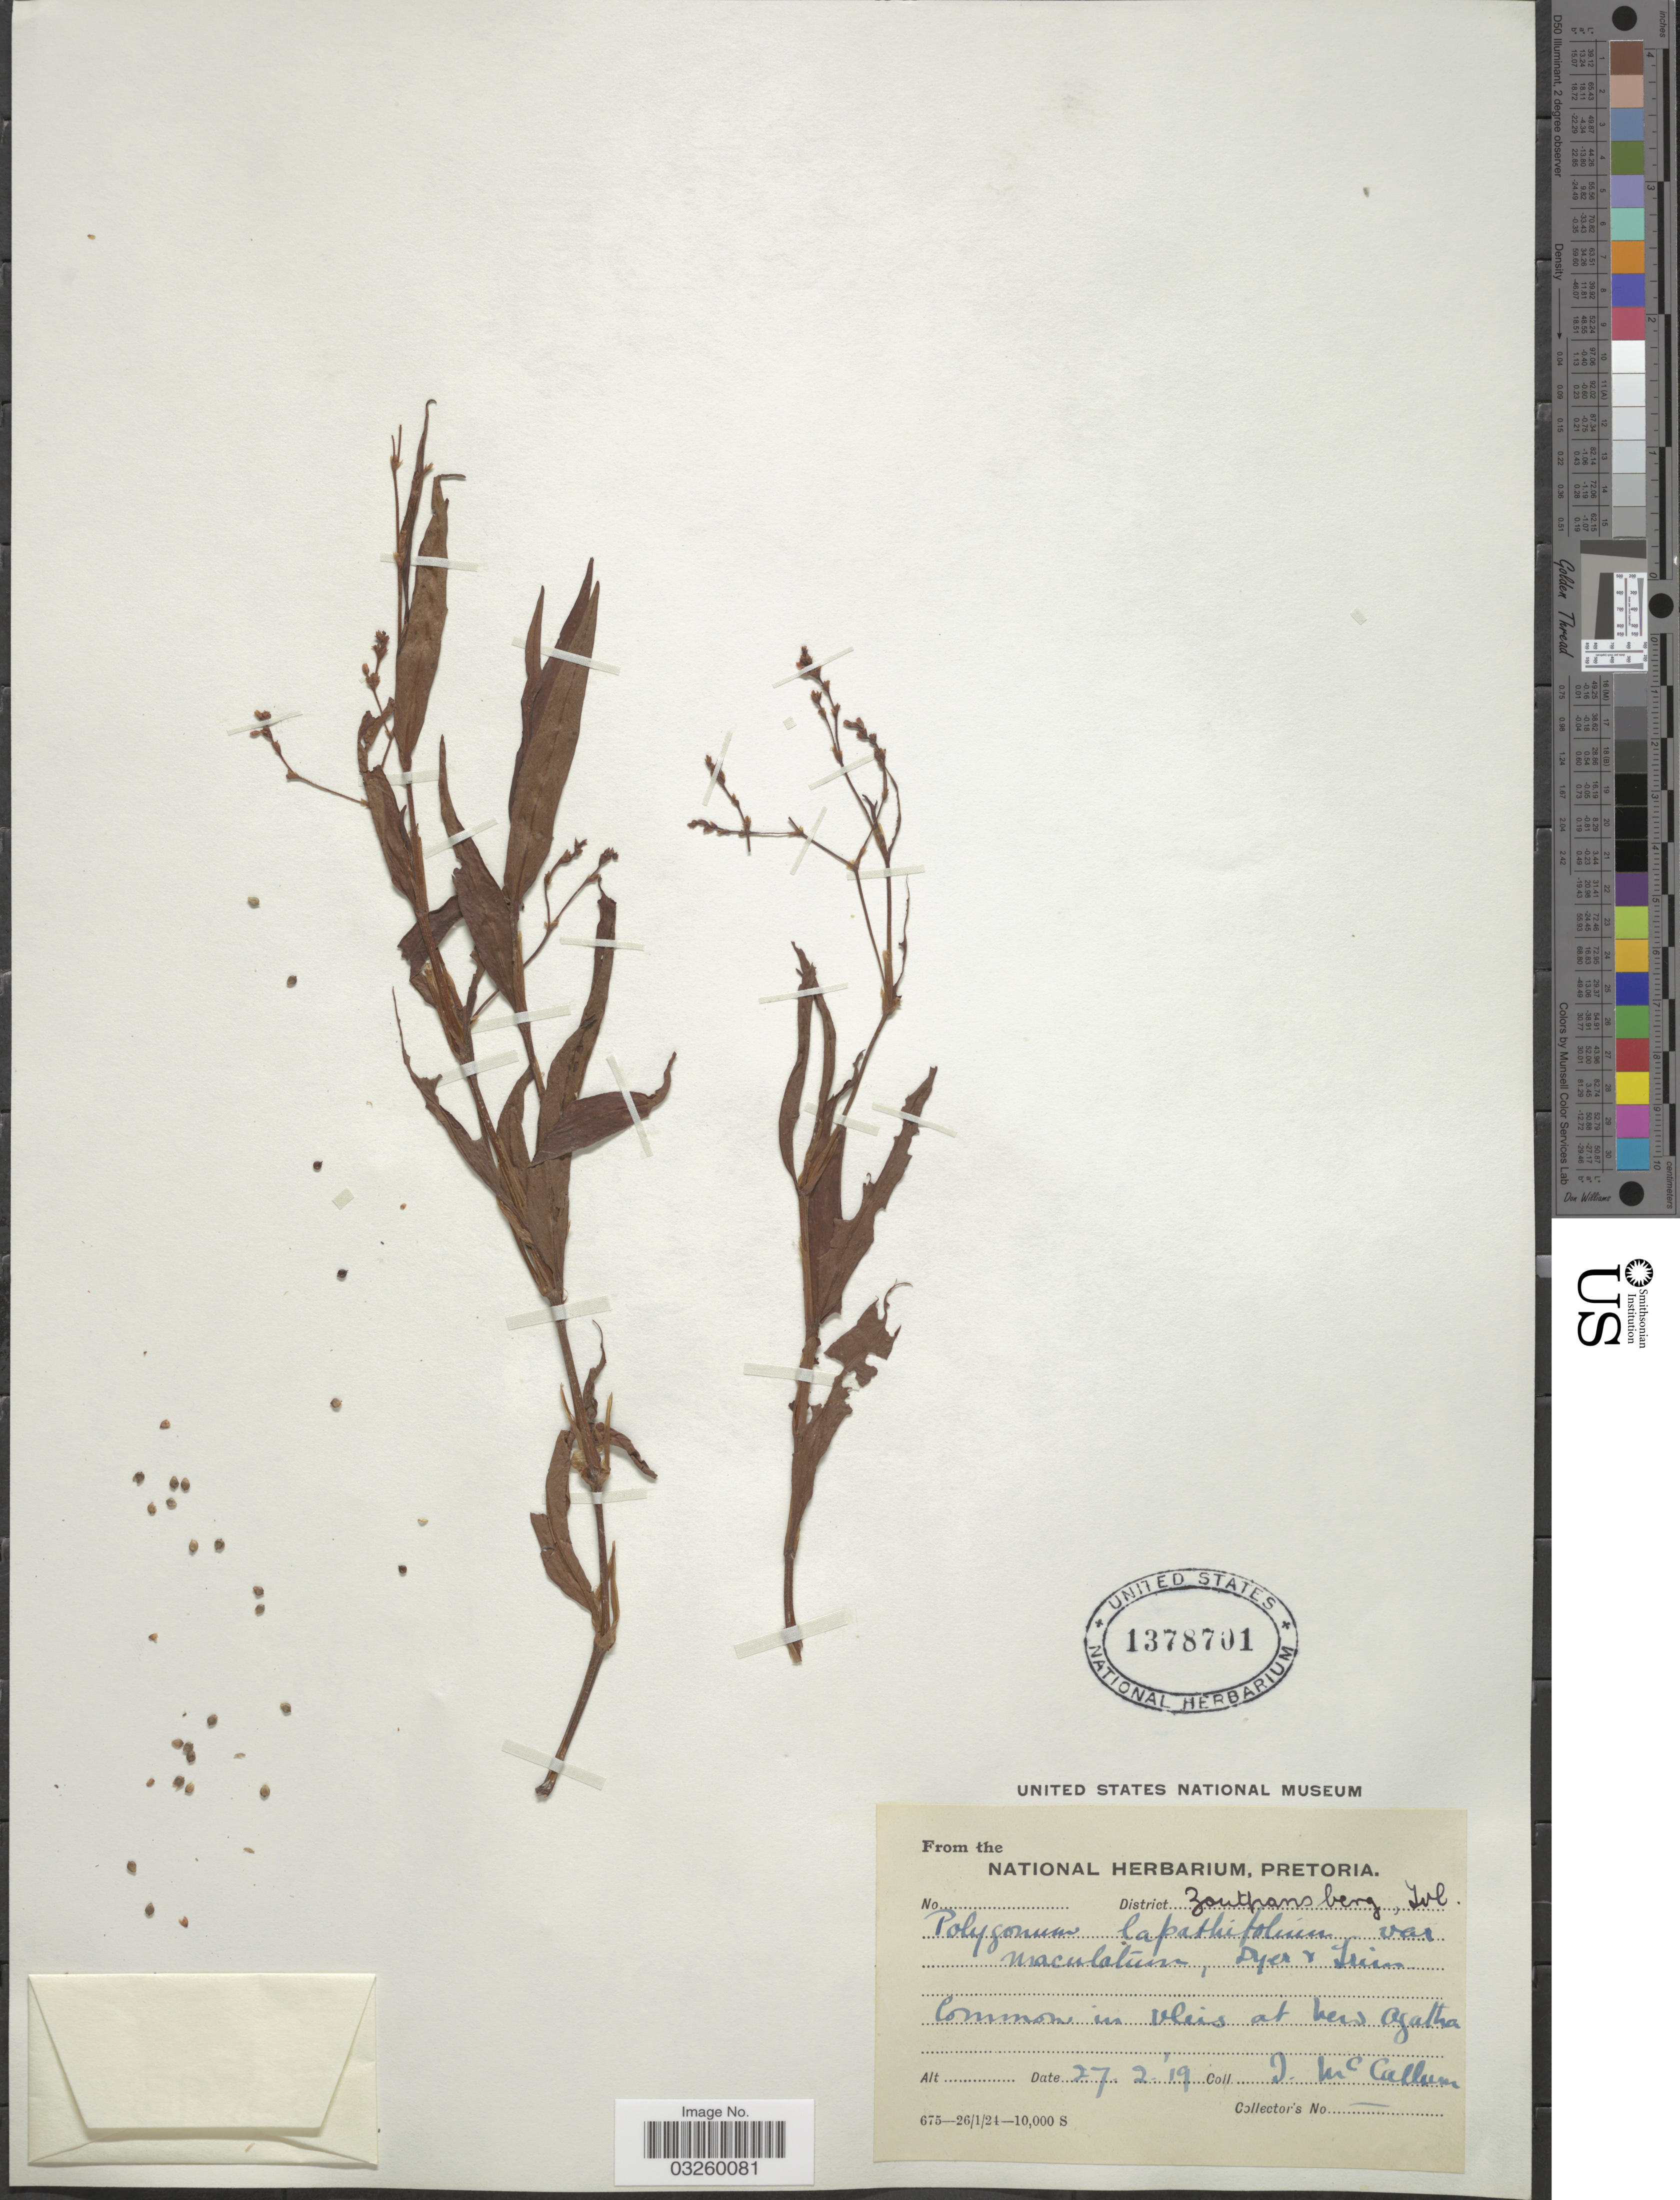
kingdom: Plantae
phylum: Tracheophyta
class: Magnoliopsida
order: Caryophyllales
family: Polygonaceae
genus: Polygonum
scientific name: Polygonum lapathifolium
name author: L.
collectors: J. McCallum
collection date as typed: Transcribed d/m/y: 27/7/19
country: South Africa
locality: District Zoutpansberg, Tvl. Common in vleis at New Agatha.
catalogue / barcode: US 1378701